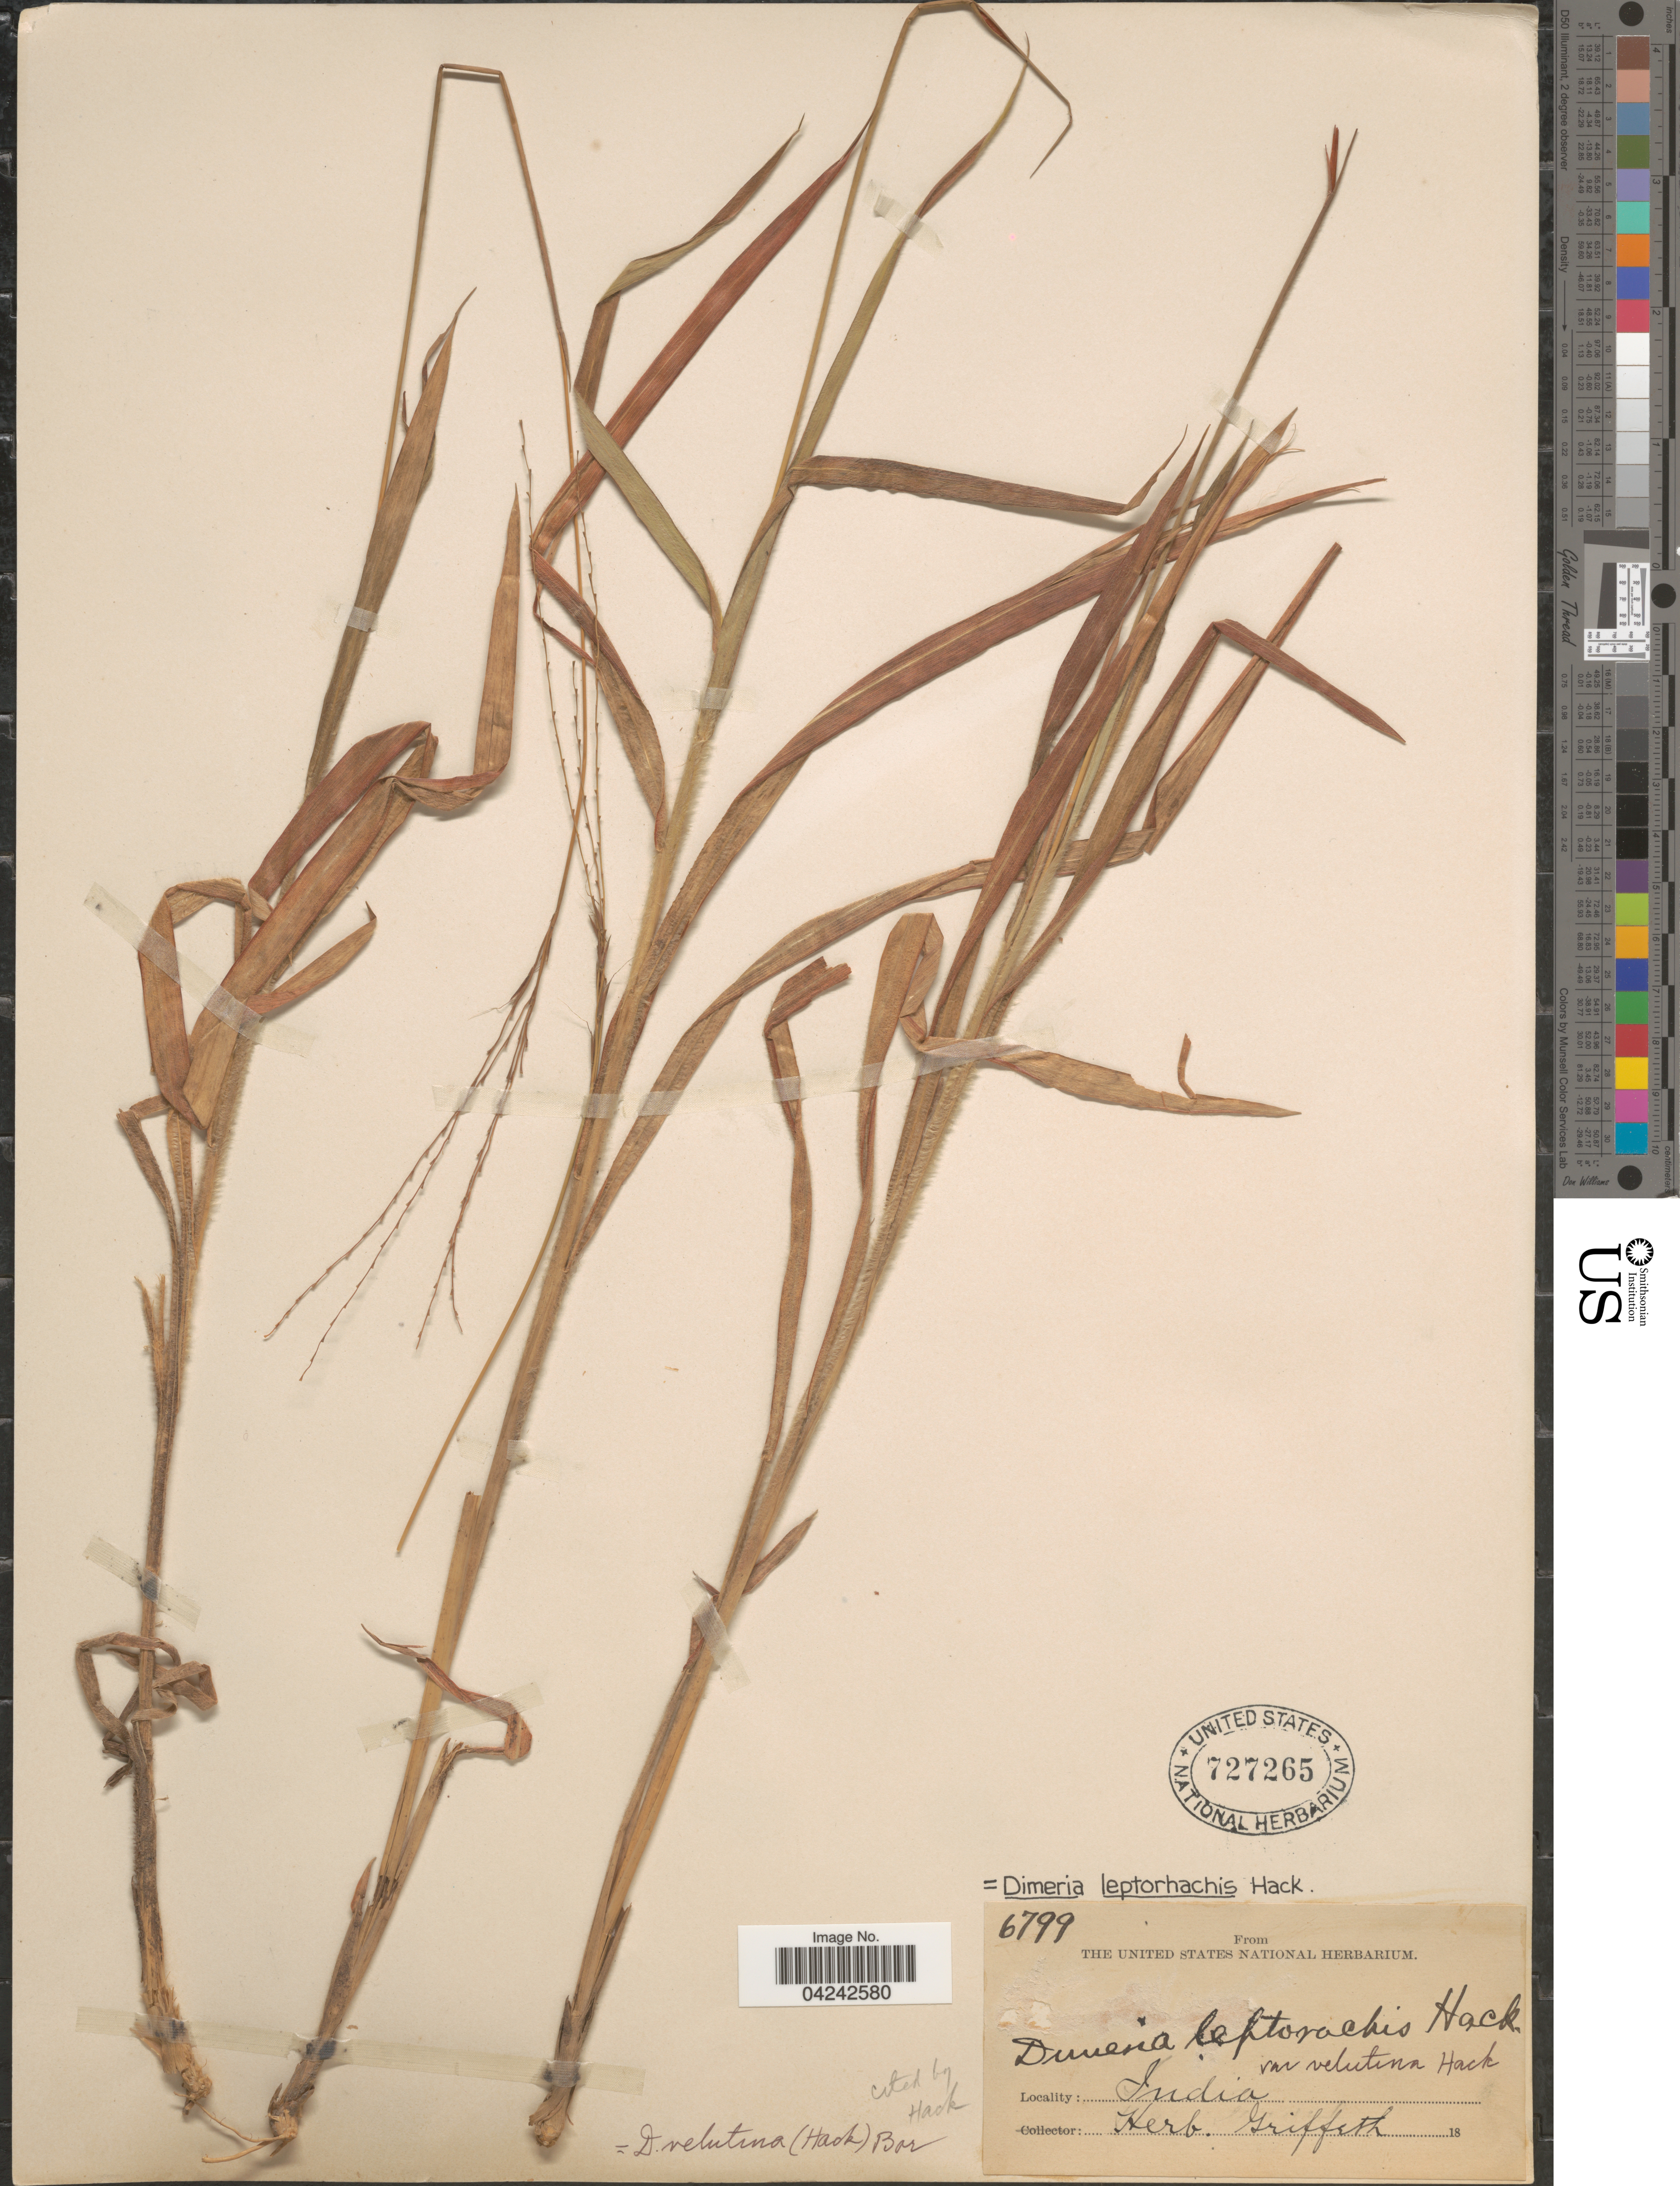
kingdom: Plantae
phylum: Tracheophyta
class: Liliopsida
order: Poales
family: Poaceae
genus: Dimeria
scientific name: Dimeria leptorhachis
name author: Hack.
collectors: ex herb. Griffith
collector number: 6799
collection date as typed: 18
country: India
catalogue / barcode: US 727265